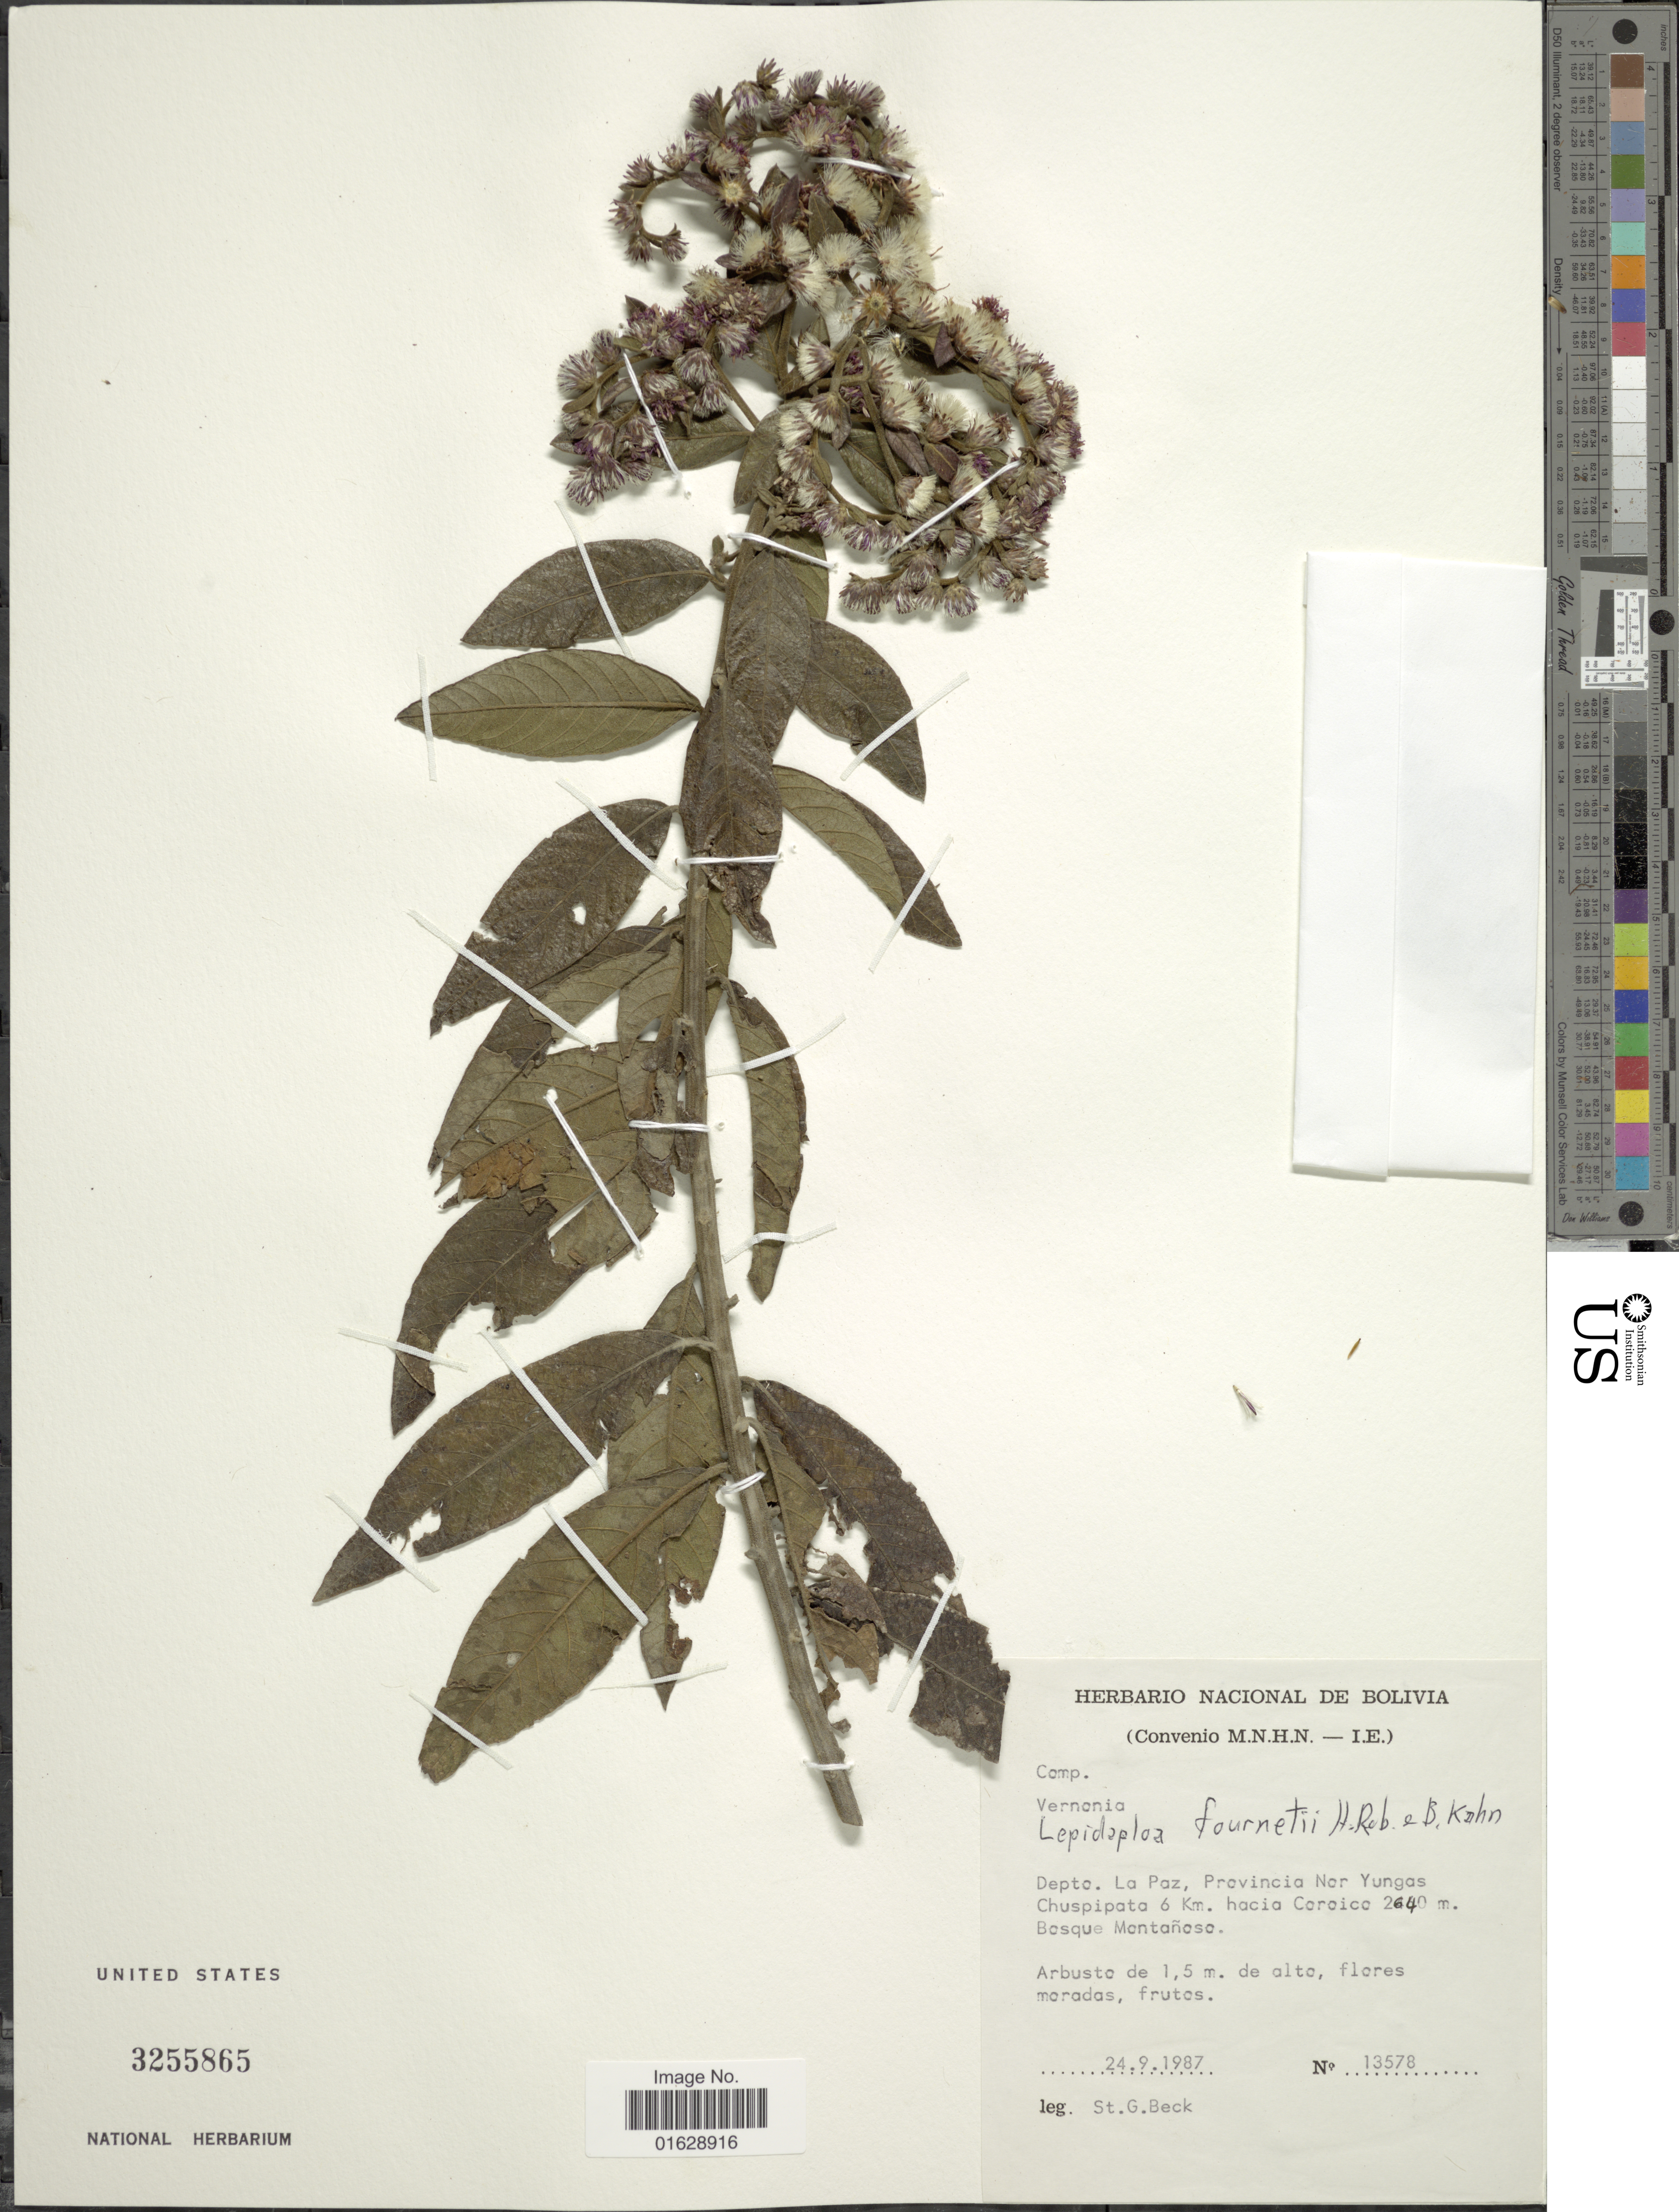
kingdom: Plantae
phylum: Tracheophyta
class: Magnoliopsida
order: Asterales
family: Asteraceae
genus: Lepidaploa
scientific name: Lepidaploa fournetii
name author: (H. Rob. & B. Kahn) H. Rob.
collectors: S. G. Beck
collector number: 13578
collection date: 1987-09-24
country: Bolivia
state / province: La Paz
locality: Depto. La Paz, Provincia Nor Yungas Chuspipata 6 km. hacia Coroico. Bosque Montanoso.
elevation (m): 2640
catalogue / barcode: US 3255865